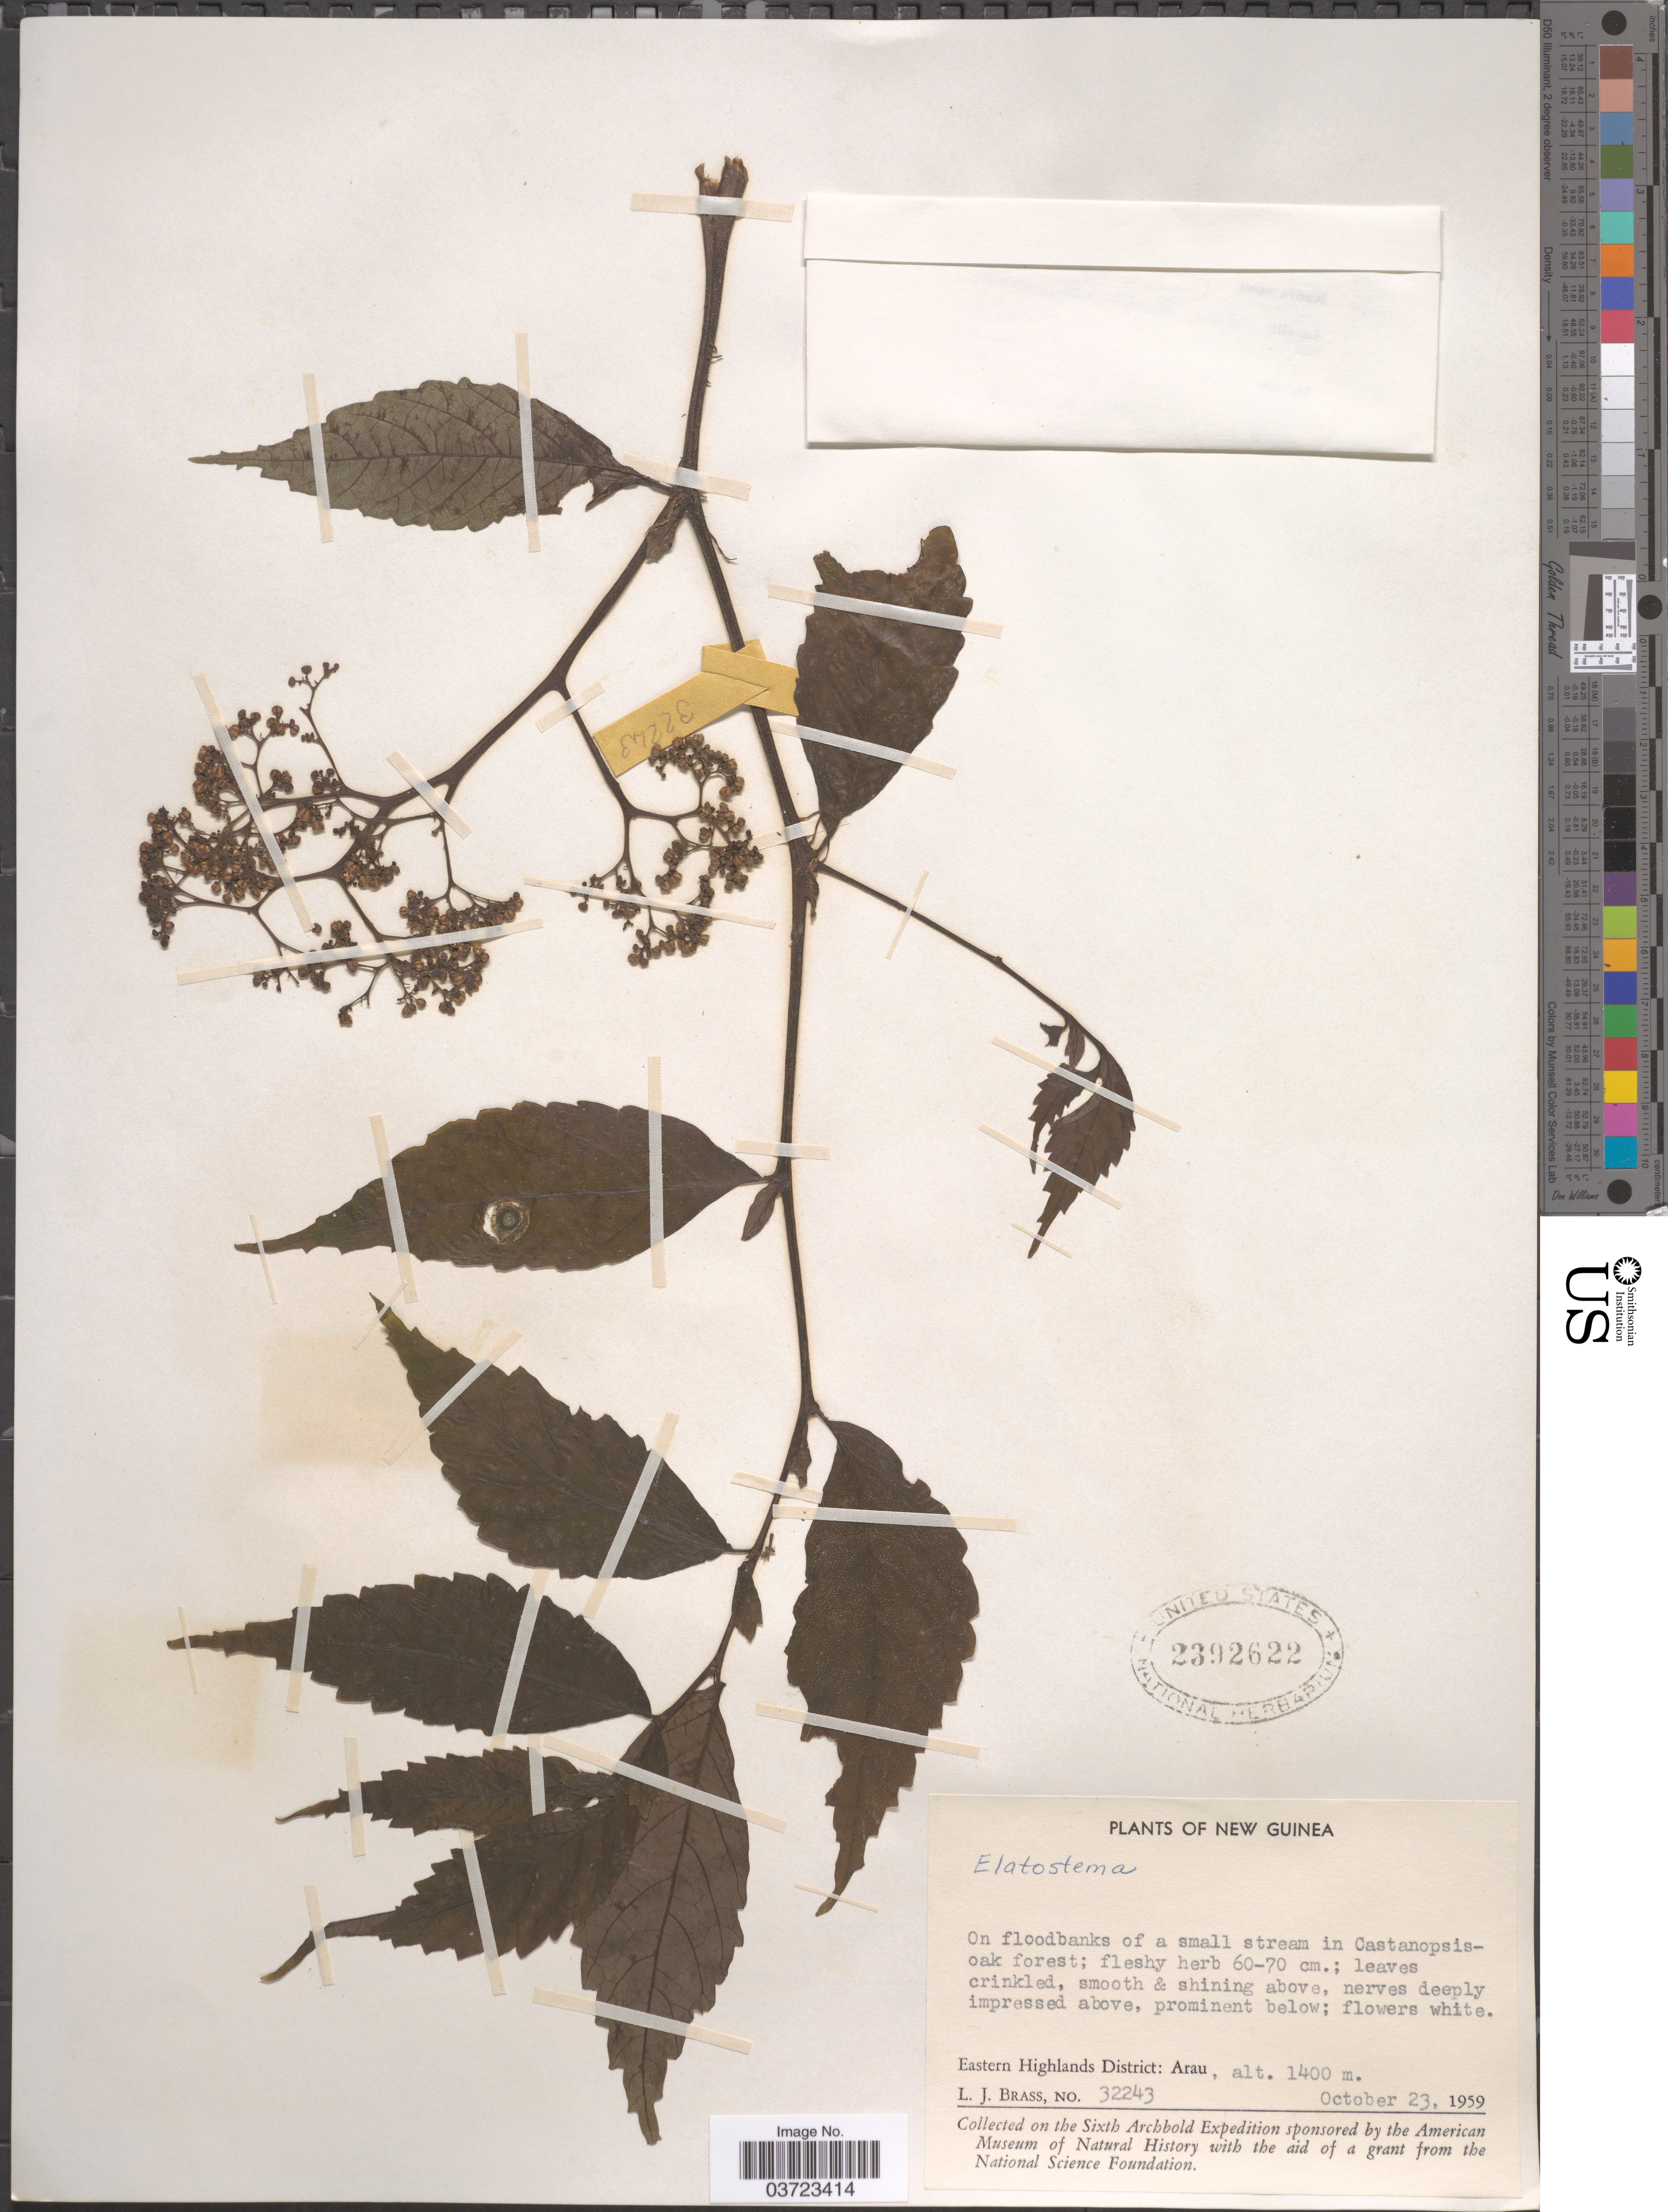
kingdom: Plantae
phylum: Tracheophyta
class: Magnoliopsida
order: Rosales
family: Urticaceae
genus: Elatostema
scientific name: Elatostema sp.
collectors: L. J. Brass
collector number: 32243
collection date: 1959-10-23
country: Papua New Guinea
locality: New Guinea. Eastern Highlands District: Arau.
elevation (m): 1400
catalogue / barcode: US 2392622